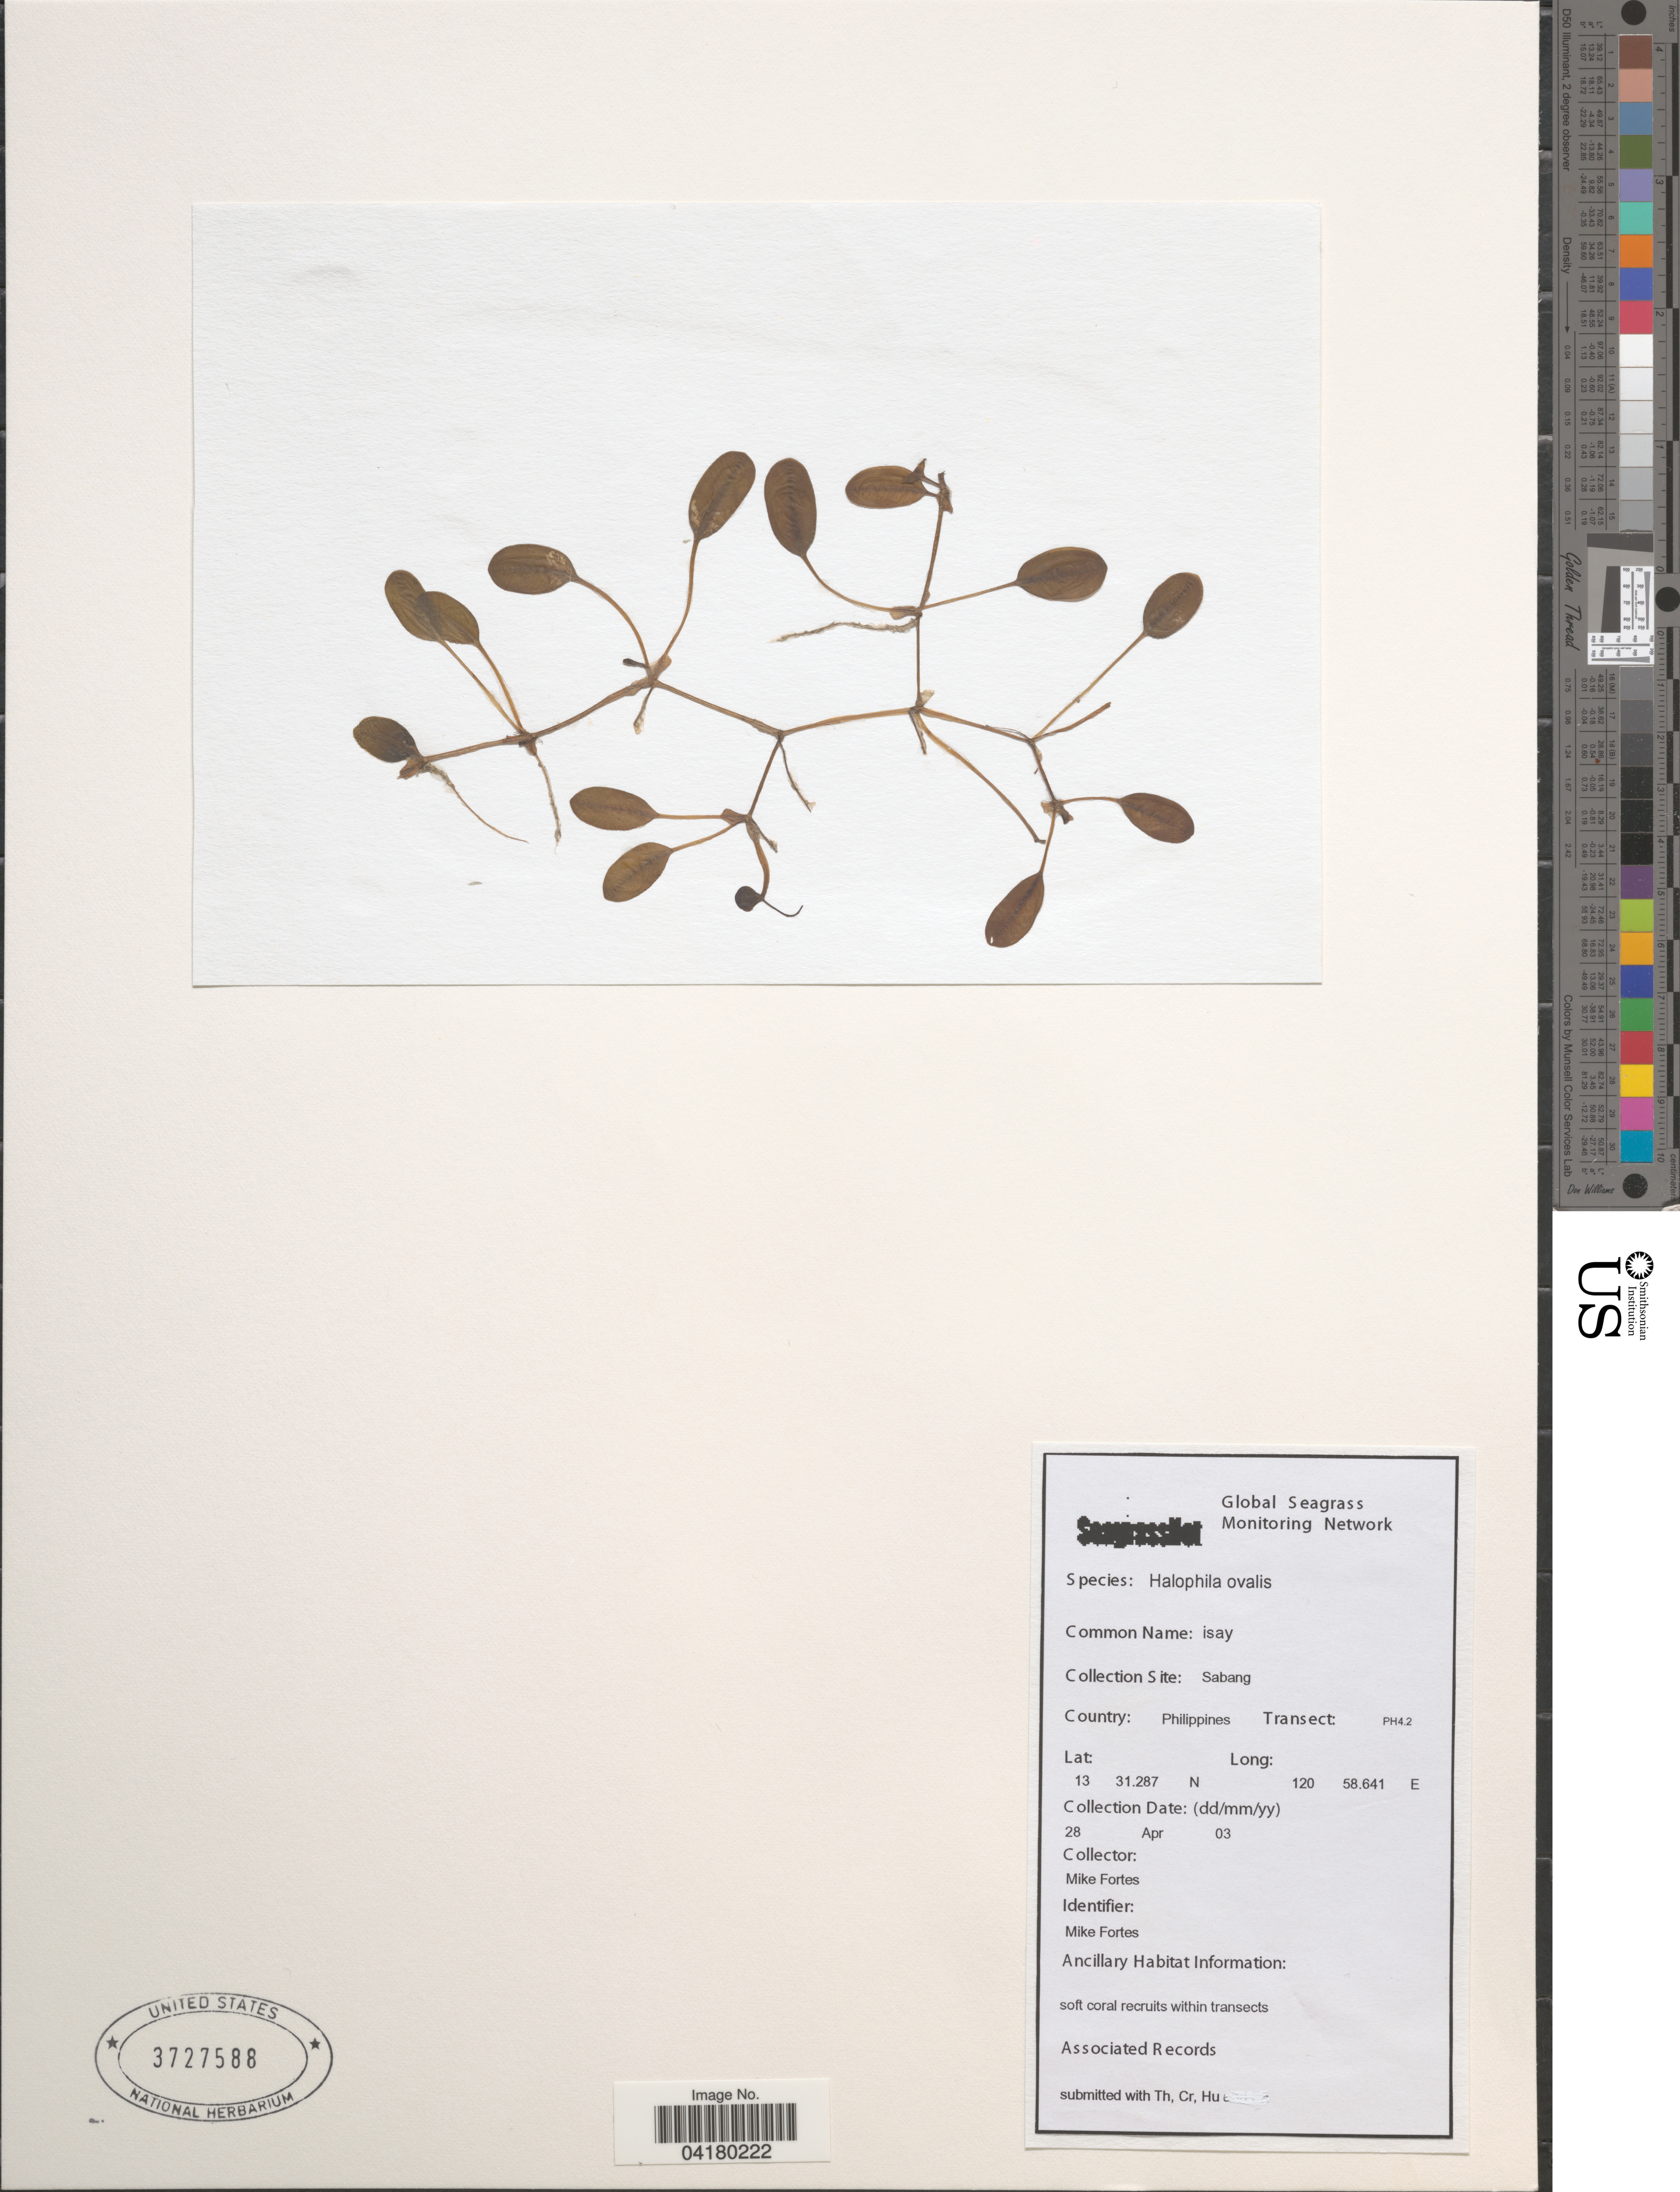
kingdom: Plantae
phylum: Tracheophyta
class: Liliopsida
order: Alismatales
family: Hydrocharitaceae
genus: Halophila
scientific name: Halophila ovalis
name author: (R. Br.) Hook. f.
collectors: M. Fortes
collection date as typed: Transcribed d/m/y: 28/4/3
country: Philippines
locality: Sabang. Transect: PH4.2.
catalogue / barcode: US 3727588